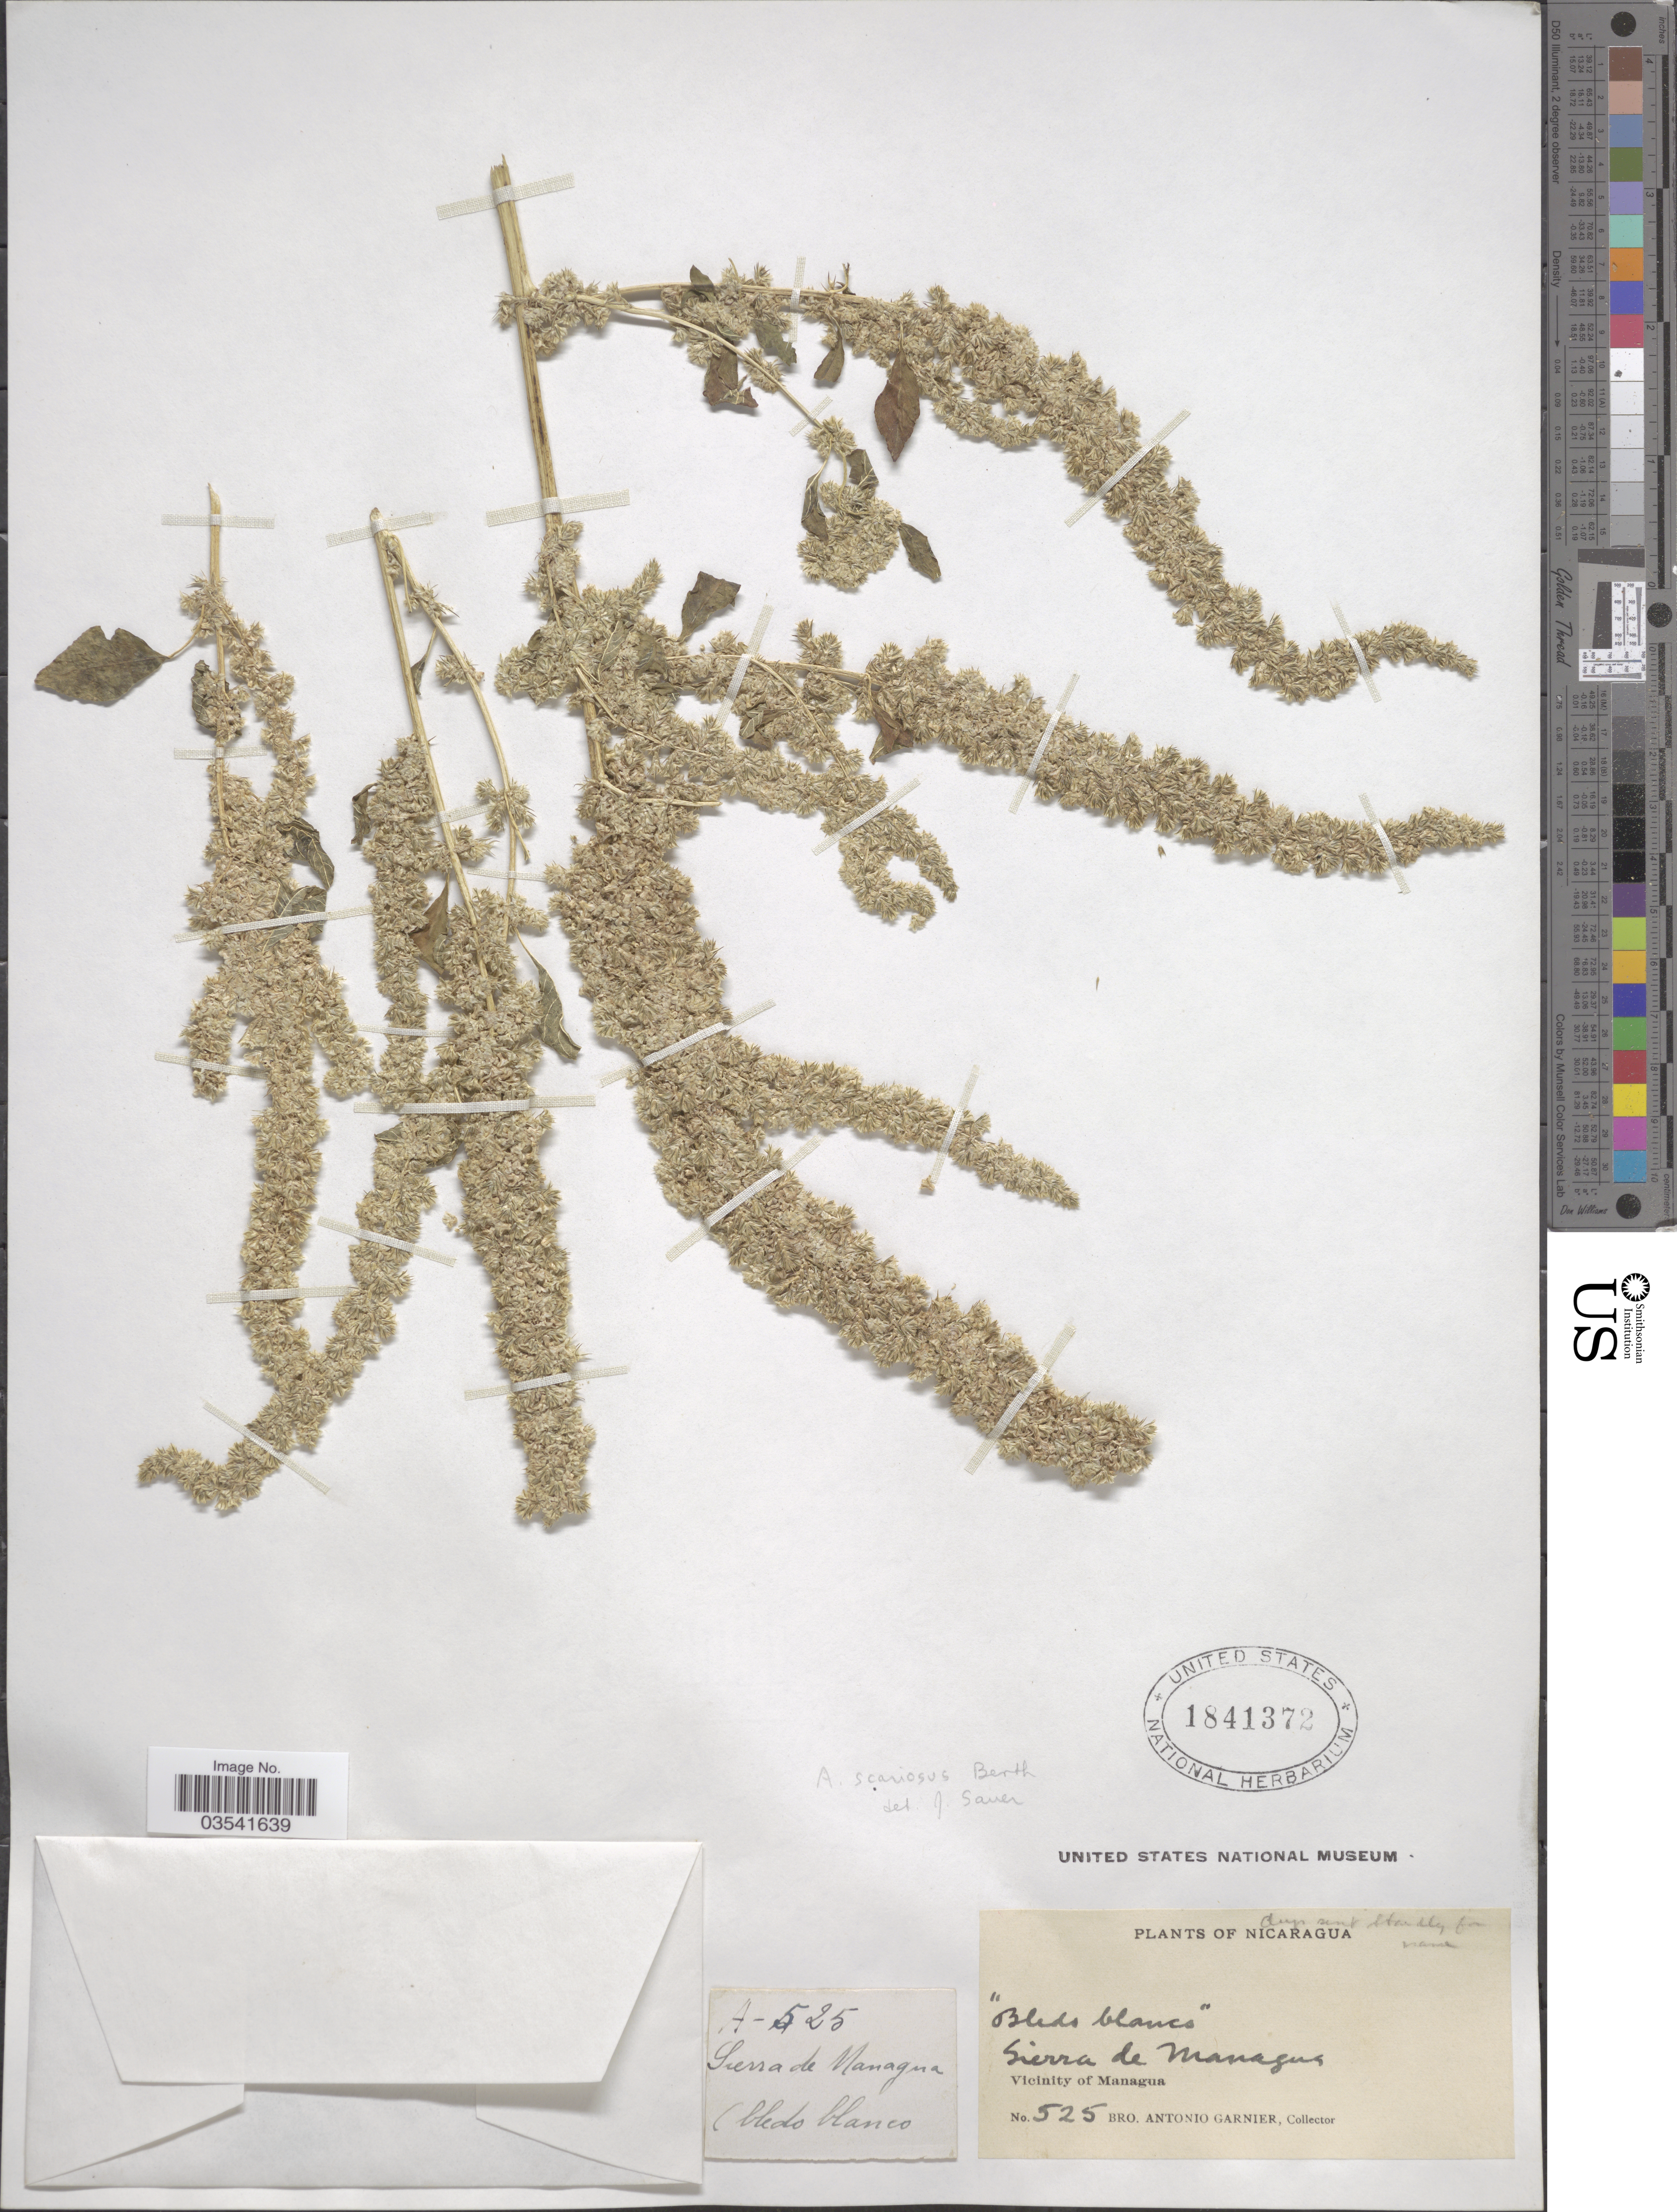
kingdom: Plantae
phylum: Tracheophyta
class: Magnoliopsida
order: Caryophyllales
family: Amaranthaceae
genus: Amaranthus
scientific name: Amaranthus scariosus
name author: Benth.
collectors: Bro. A. Garnier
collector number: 525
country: Nicaragua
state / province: Managua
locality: Sierra de Managua. Vicinity of Managua.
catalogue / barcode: US 1841372